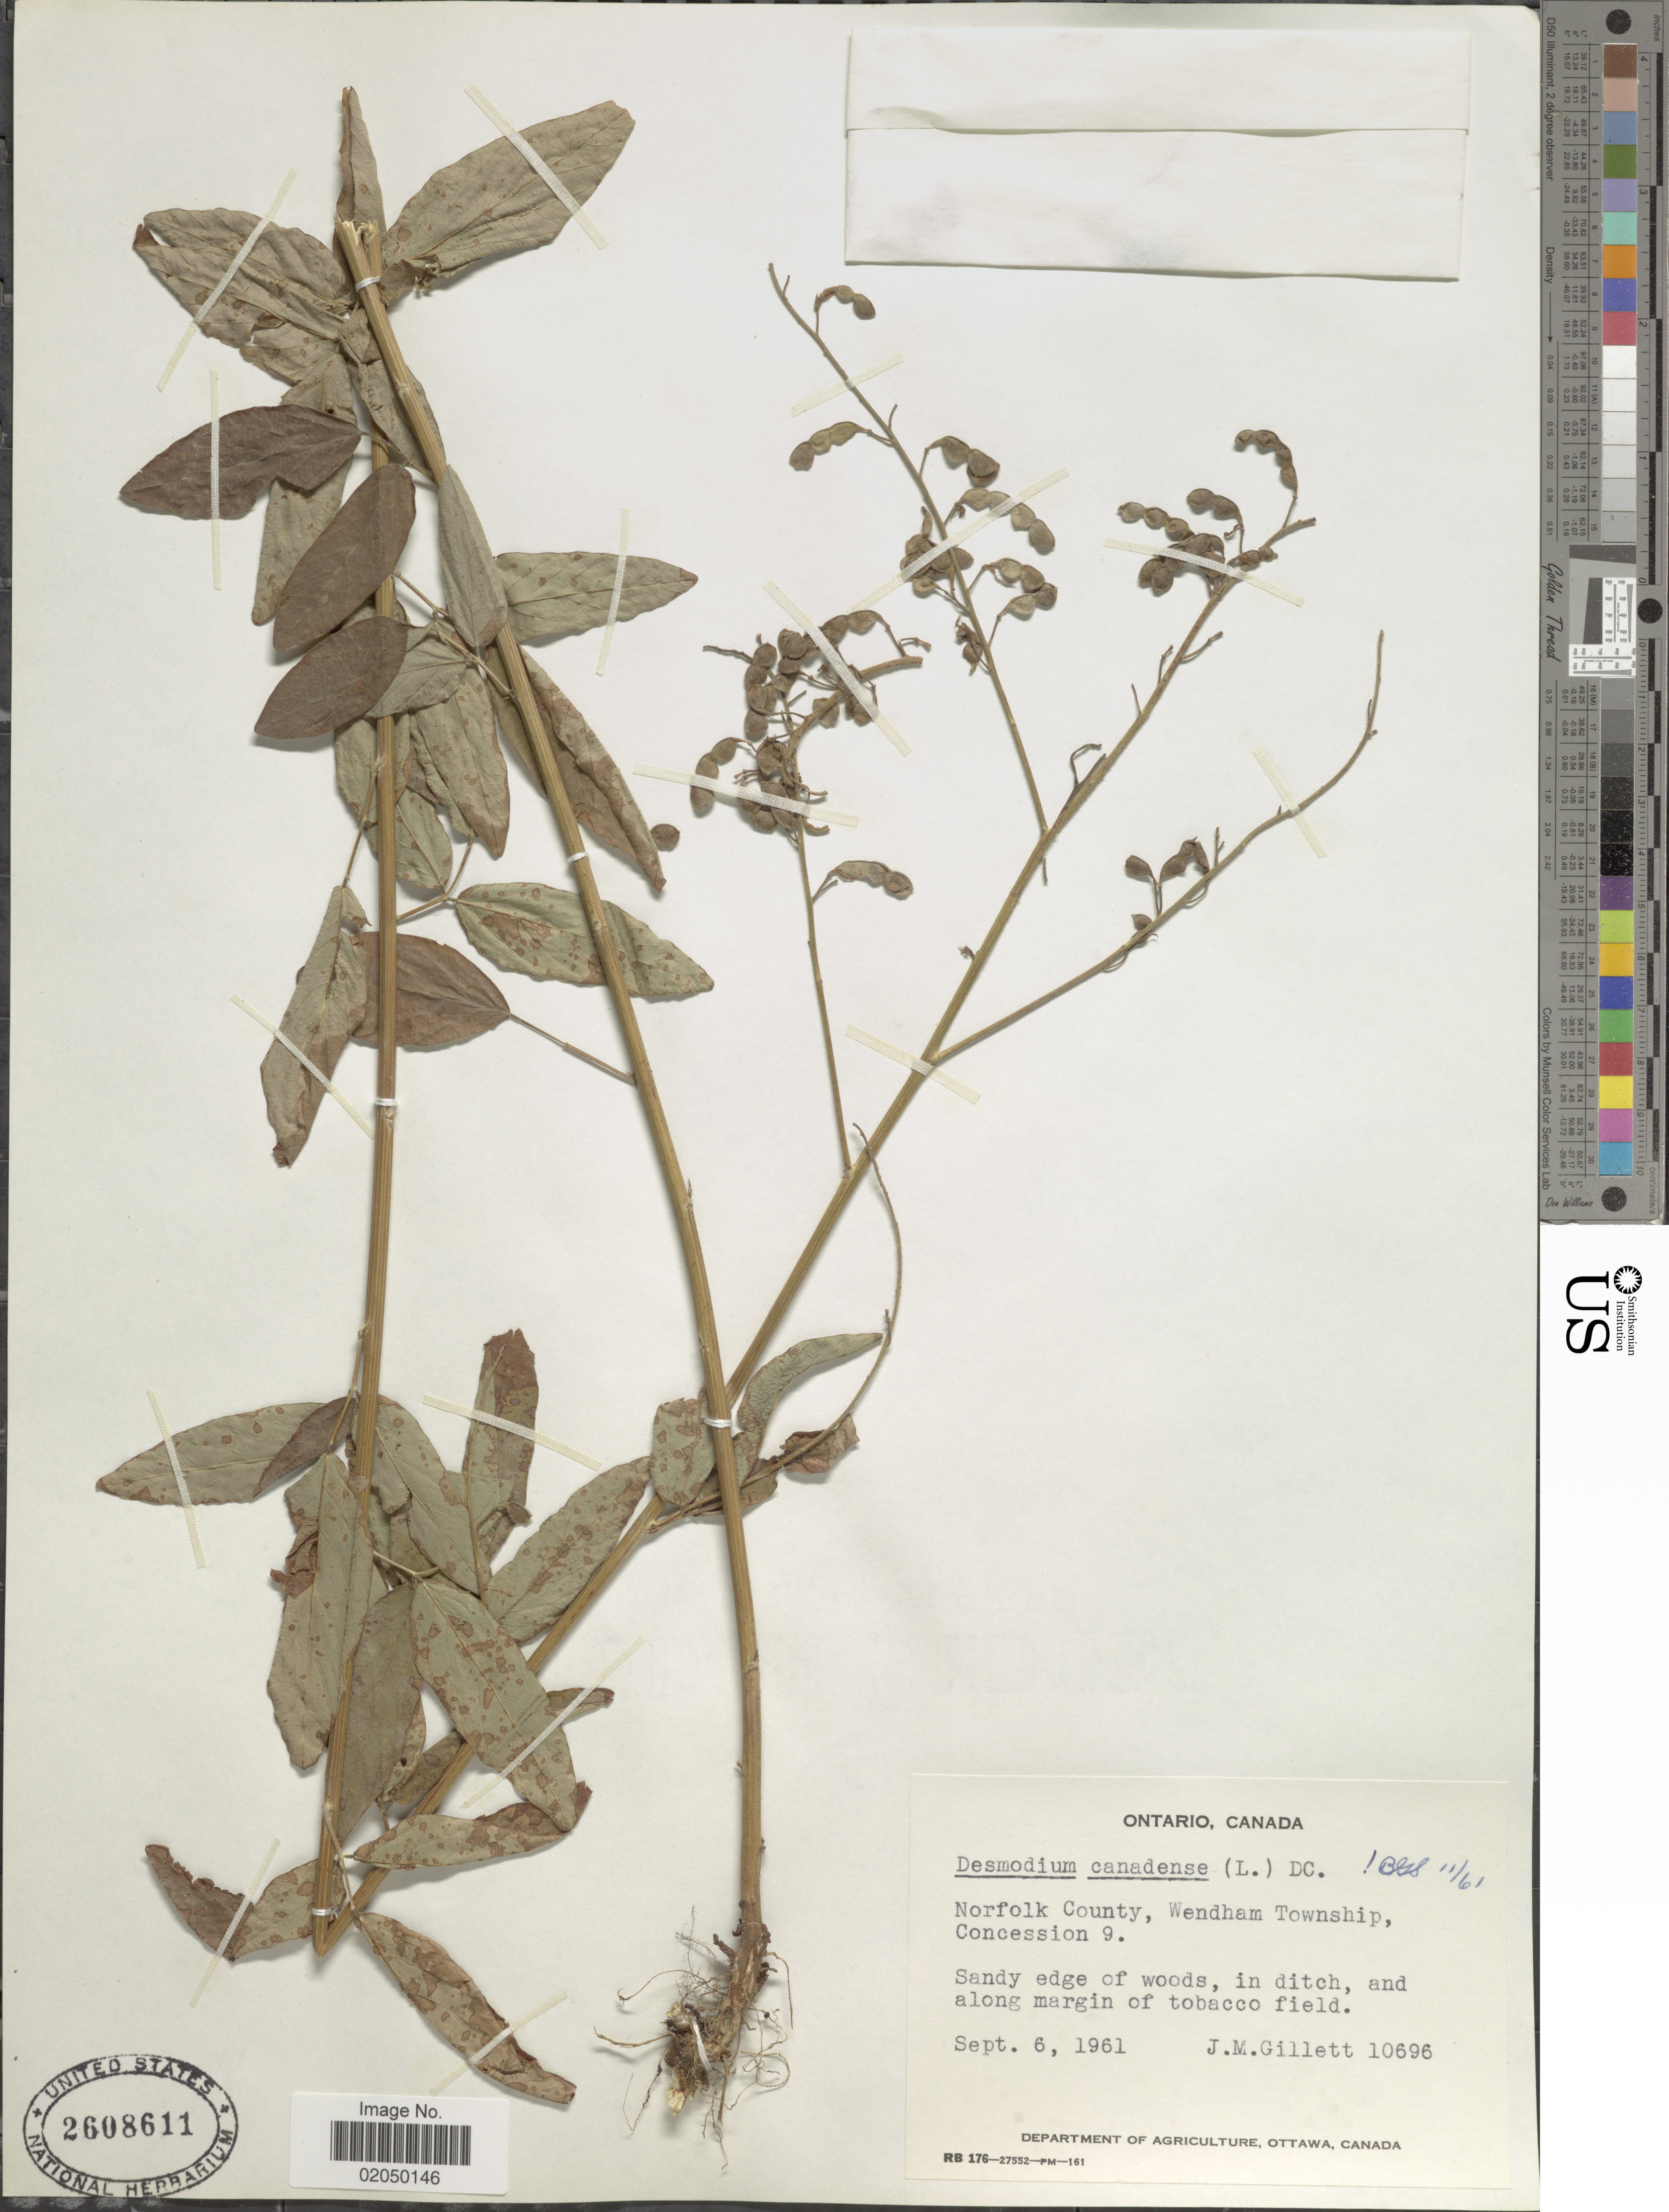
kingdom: Plantae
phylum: Tracheophyta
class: Magnoliopsida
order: Fabales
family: Fabaceae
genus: Desmodium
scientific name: Desmodium canadense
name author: (L.) DC.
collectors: J. M. Gillett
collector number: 10696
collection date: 1961-09-06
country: Canada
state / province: Ontario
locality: Norfolk County, Wendham Township, Concession 9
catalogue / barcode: US 2608611